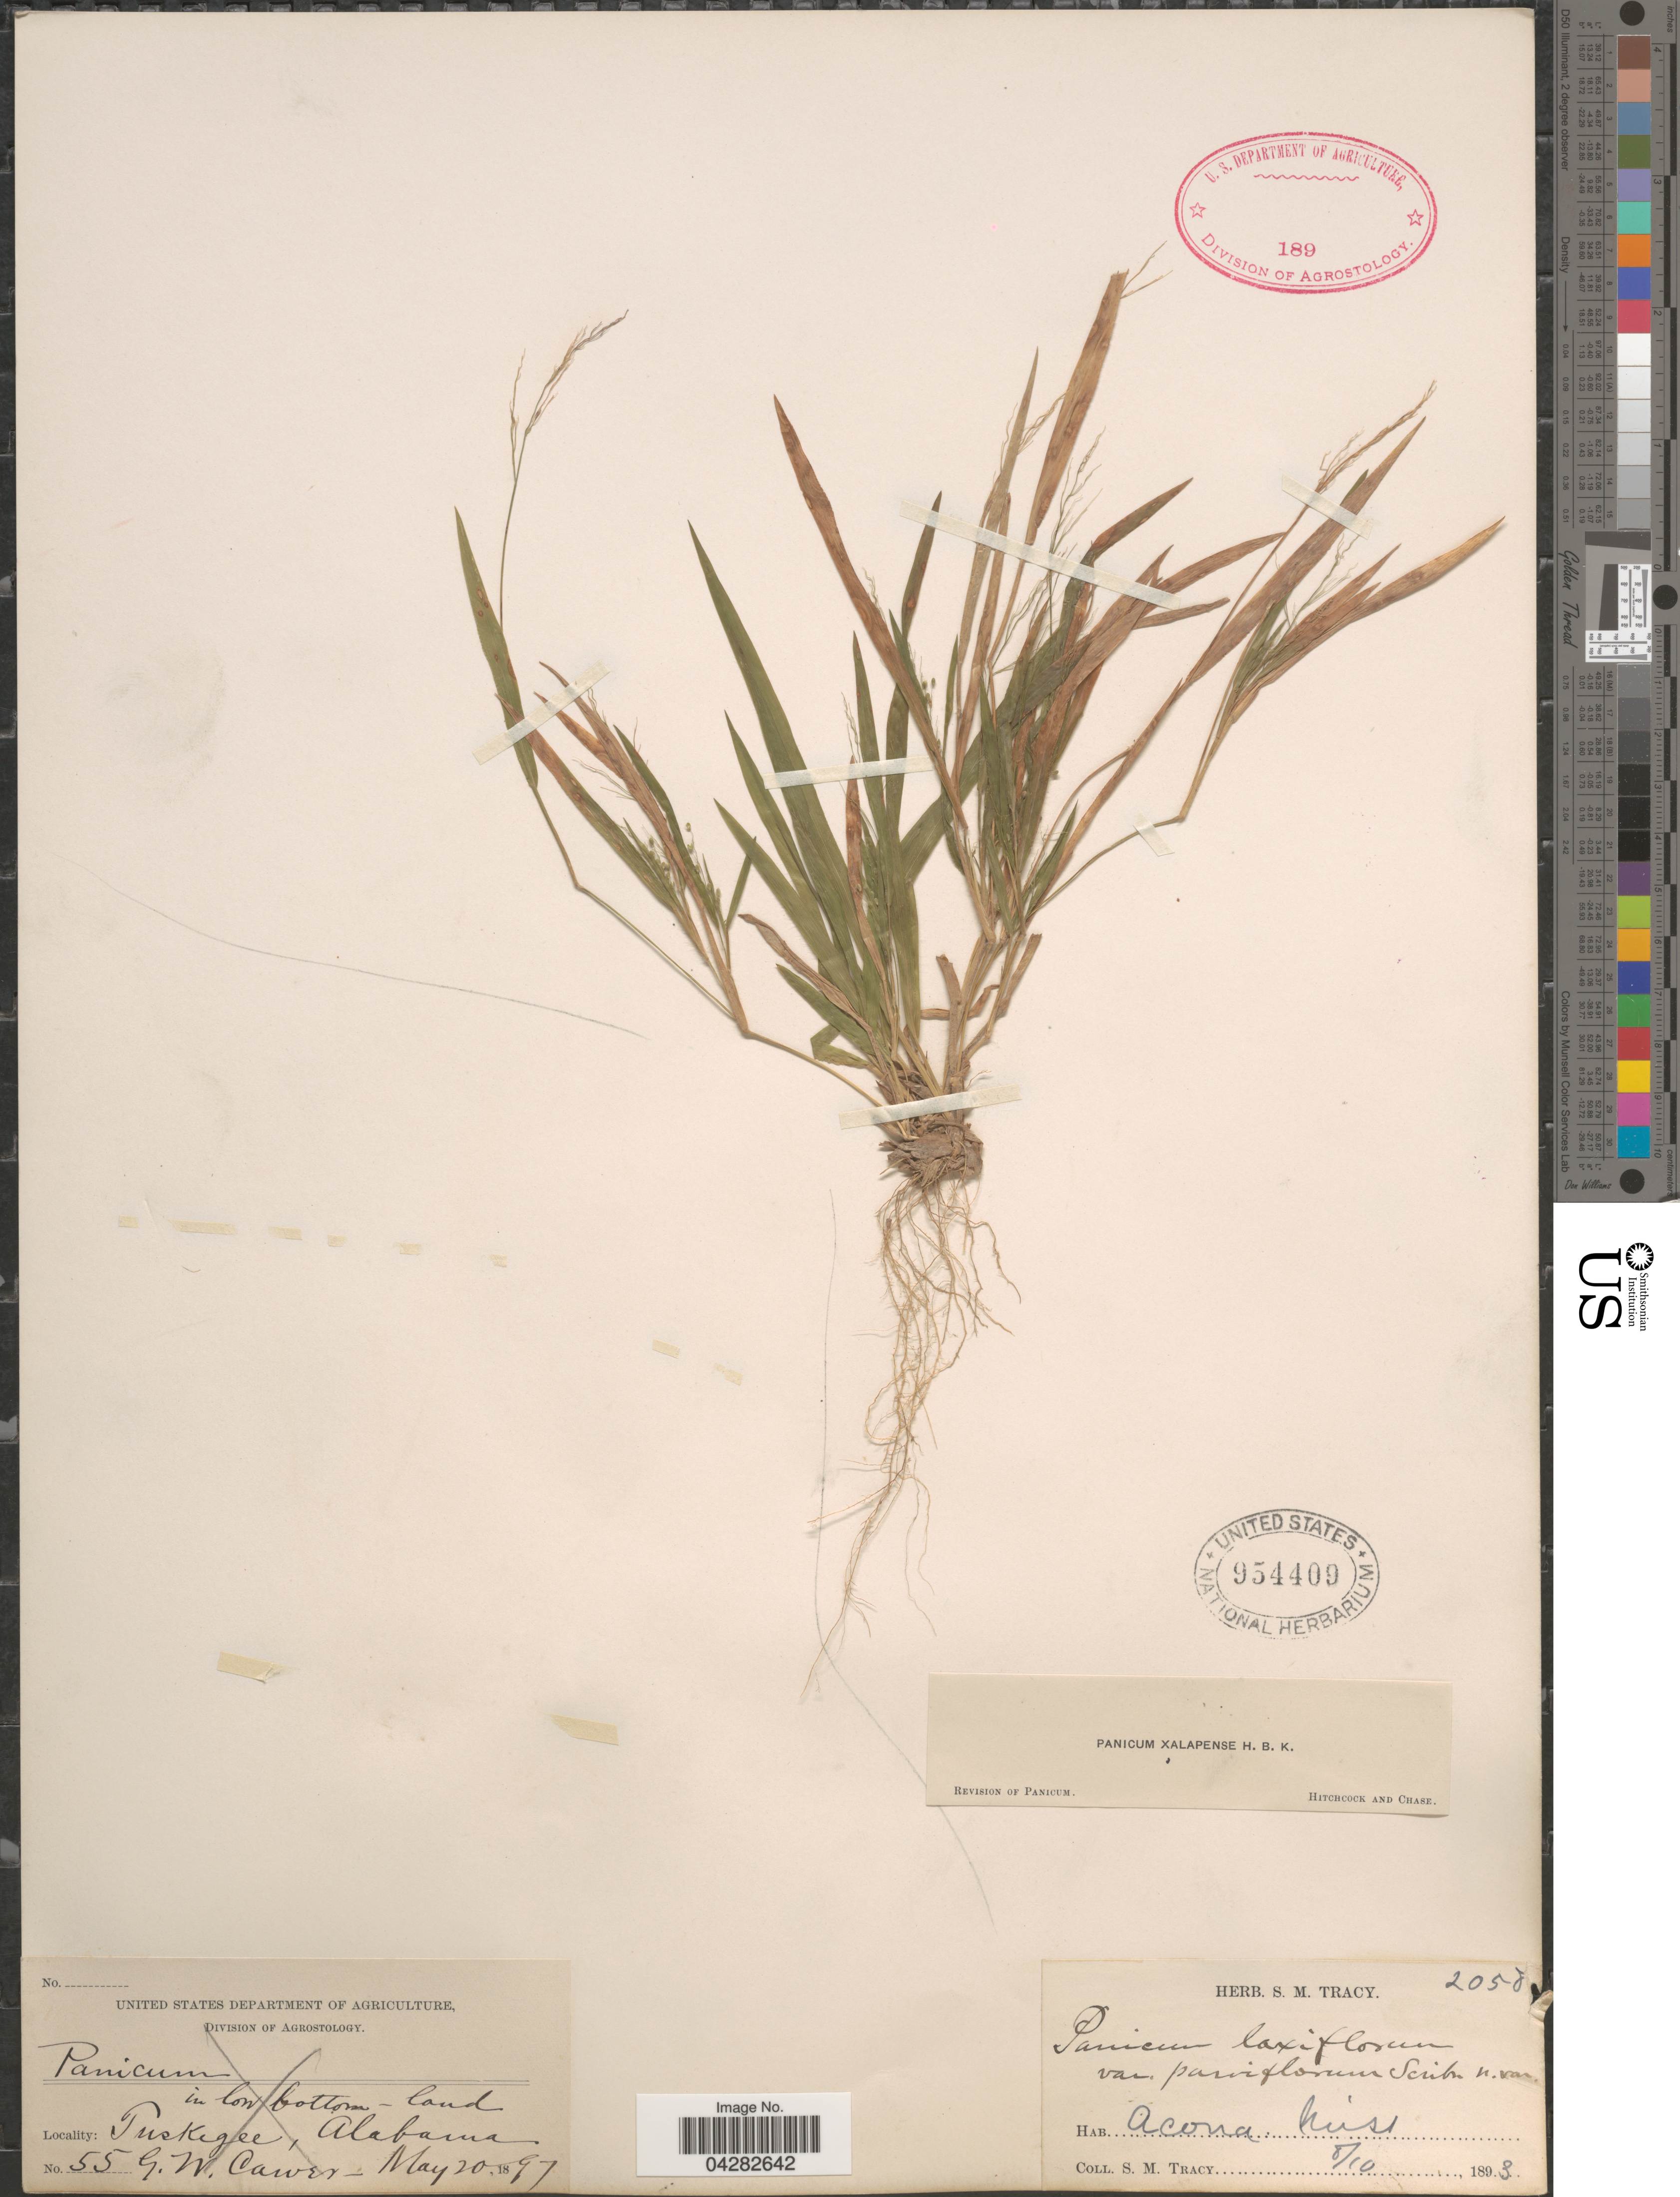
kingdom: Plantae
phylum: Tracheophyta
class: Liliopsida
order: Poales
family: Poaceae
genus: Dichanthelium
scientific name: Dichanthelium laxiflorum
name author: (Lam.) Gould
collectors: S. M. Tracy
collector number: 2058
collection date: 1893-08-10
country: United States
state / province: Mississippi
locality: Acona.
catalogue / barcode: US 954409